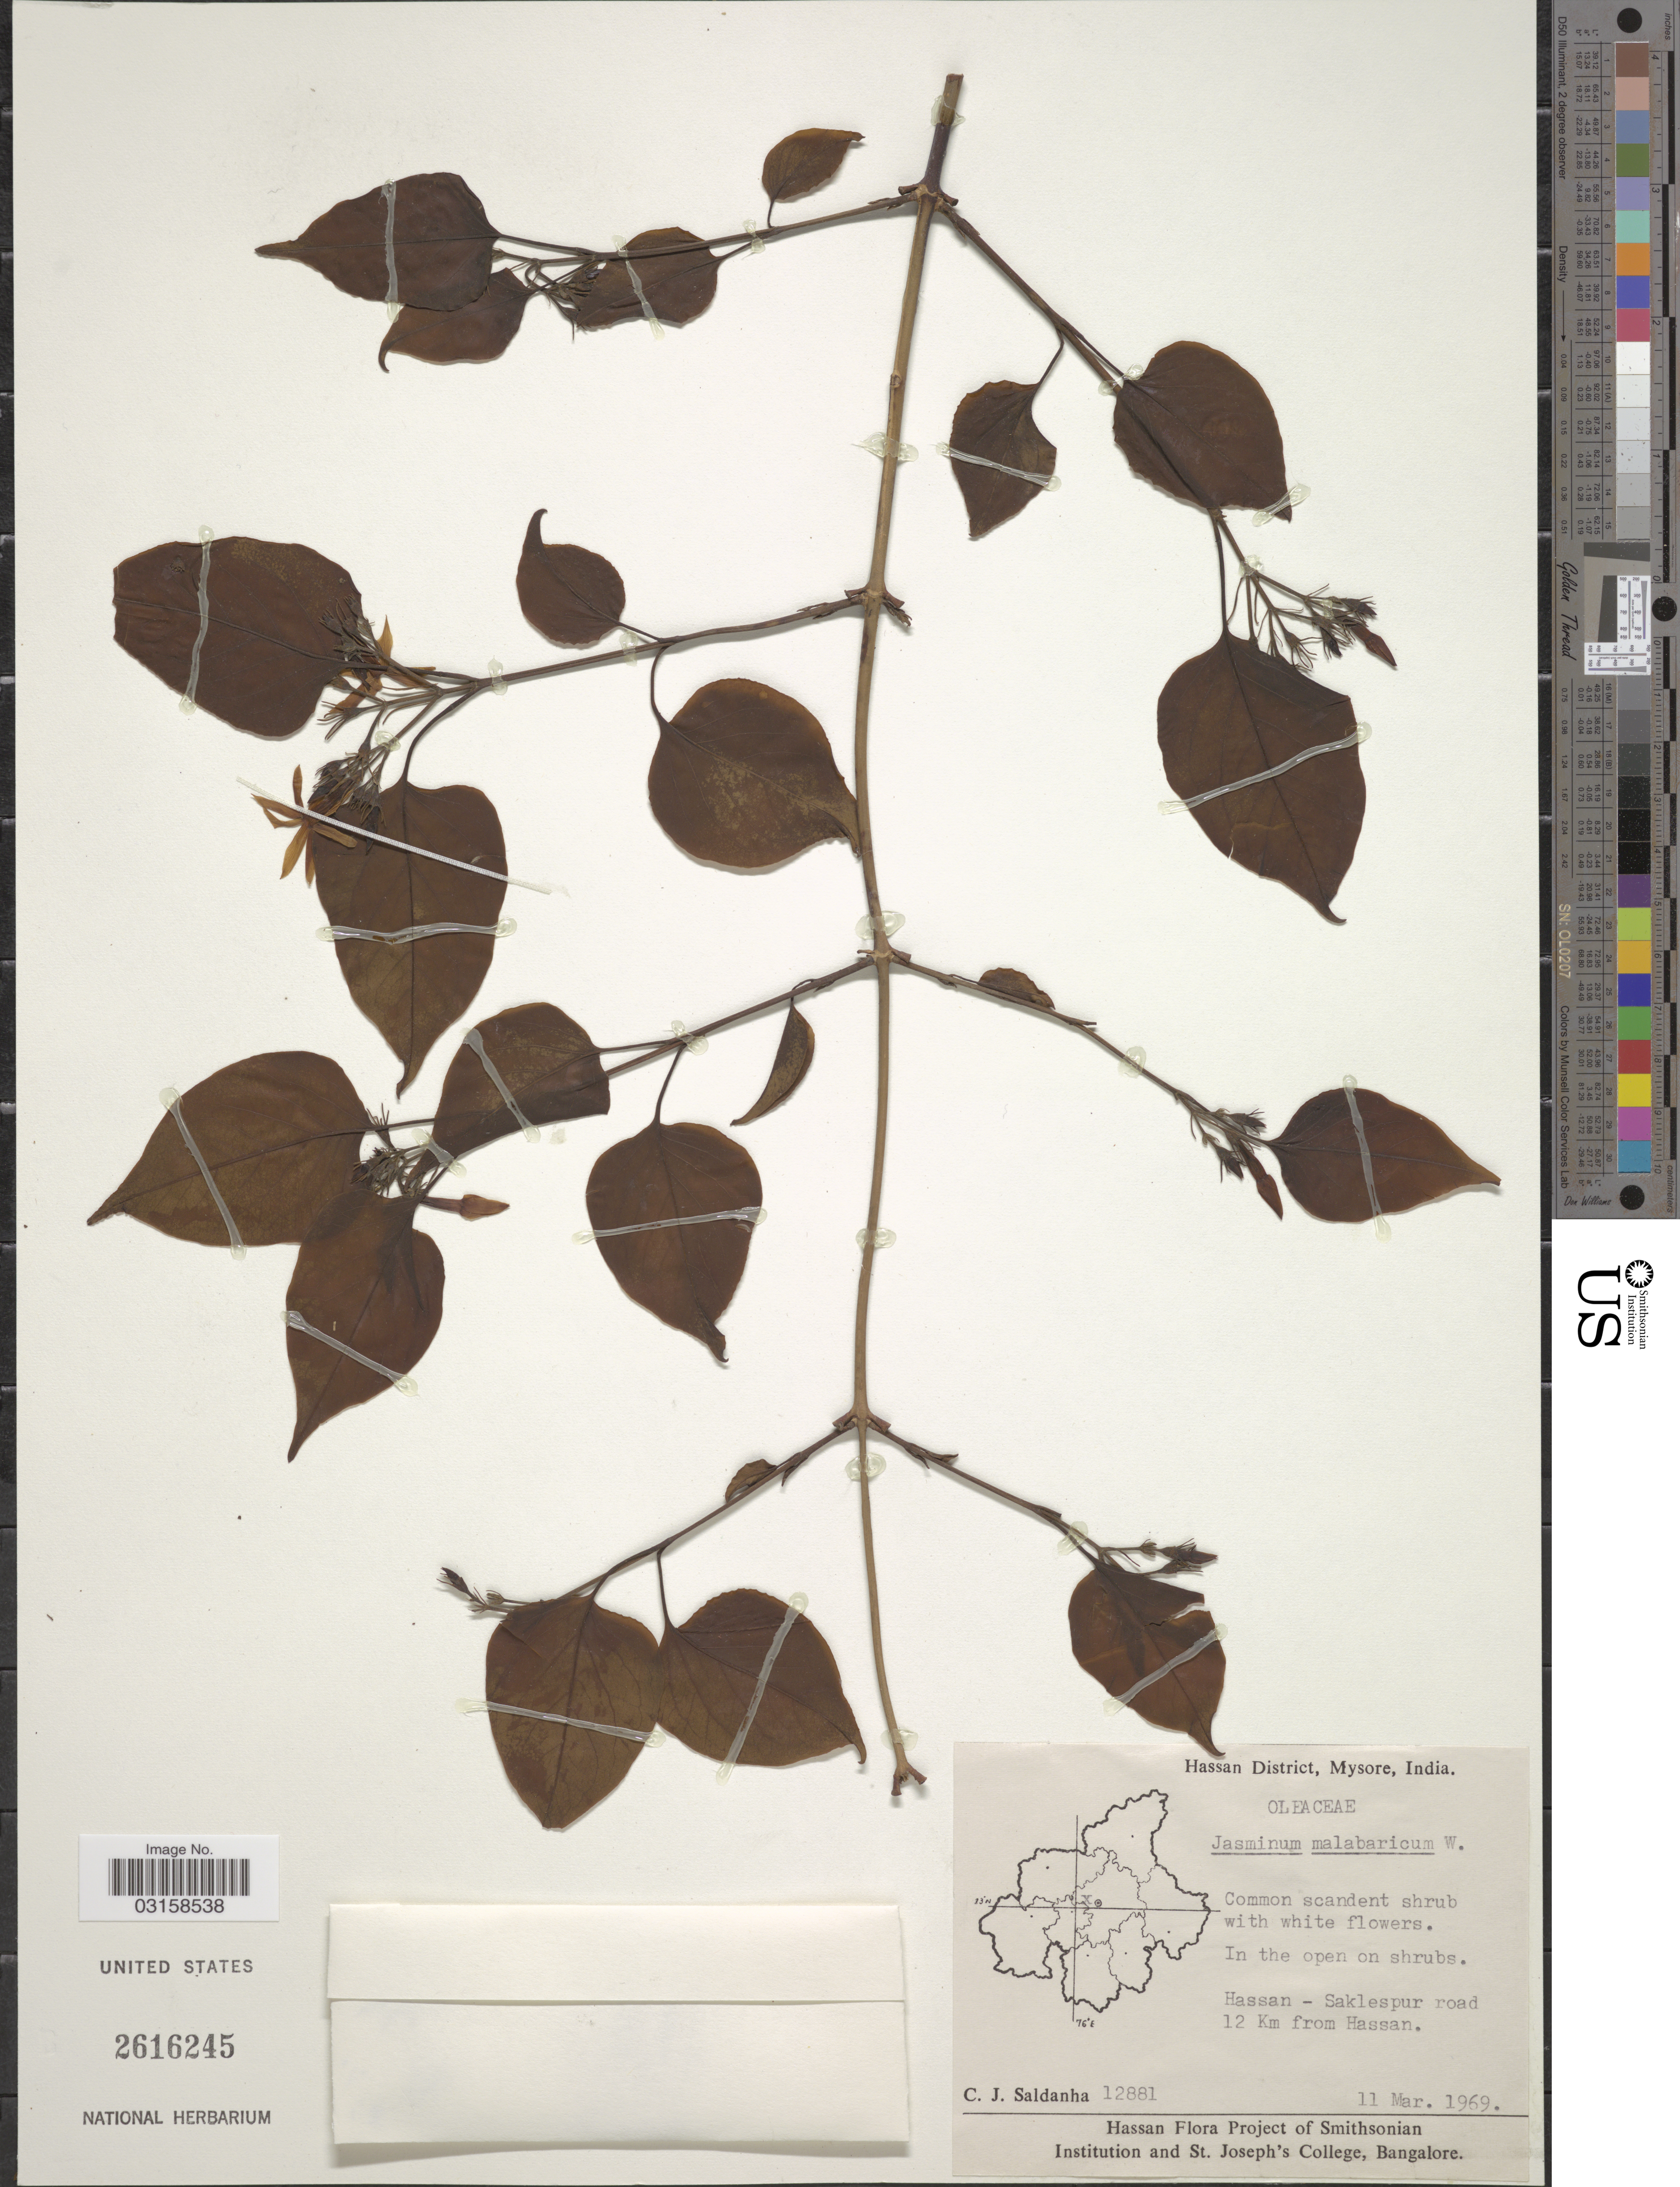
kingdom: Plantae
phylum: Tracheophyta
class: Magnoliopsida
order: Lamiales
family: Oleaceae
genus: Jasminum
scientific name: Jasminum malabaricum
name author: Wight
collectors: C. J. Saldanha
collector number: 12881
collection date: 1969-03-11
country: India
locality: Hassan District, Mysore. Hassan - Saklespur road 12 Km from Hassan.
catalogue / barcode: US 2616245